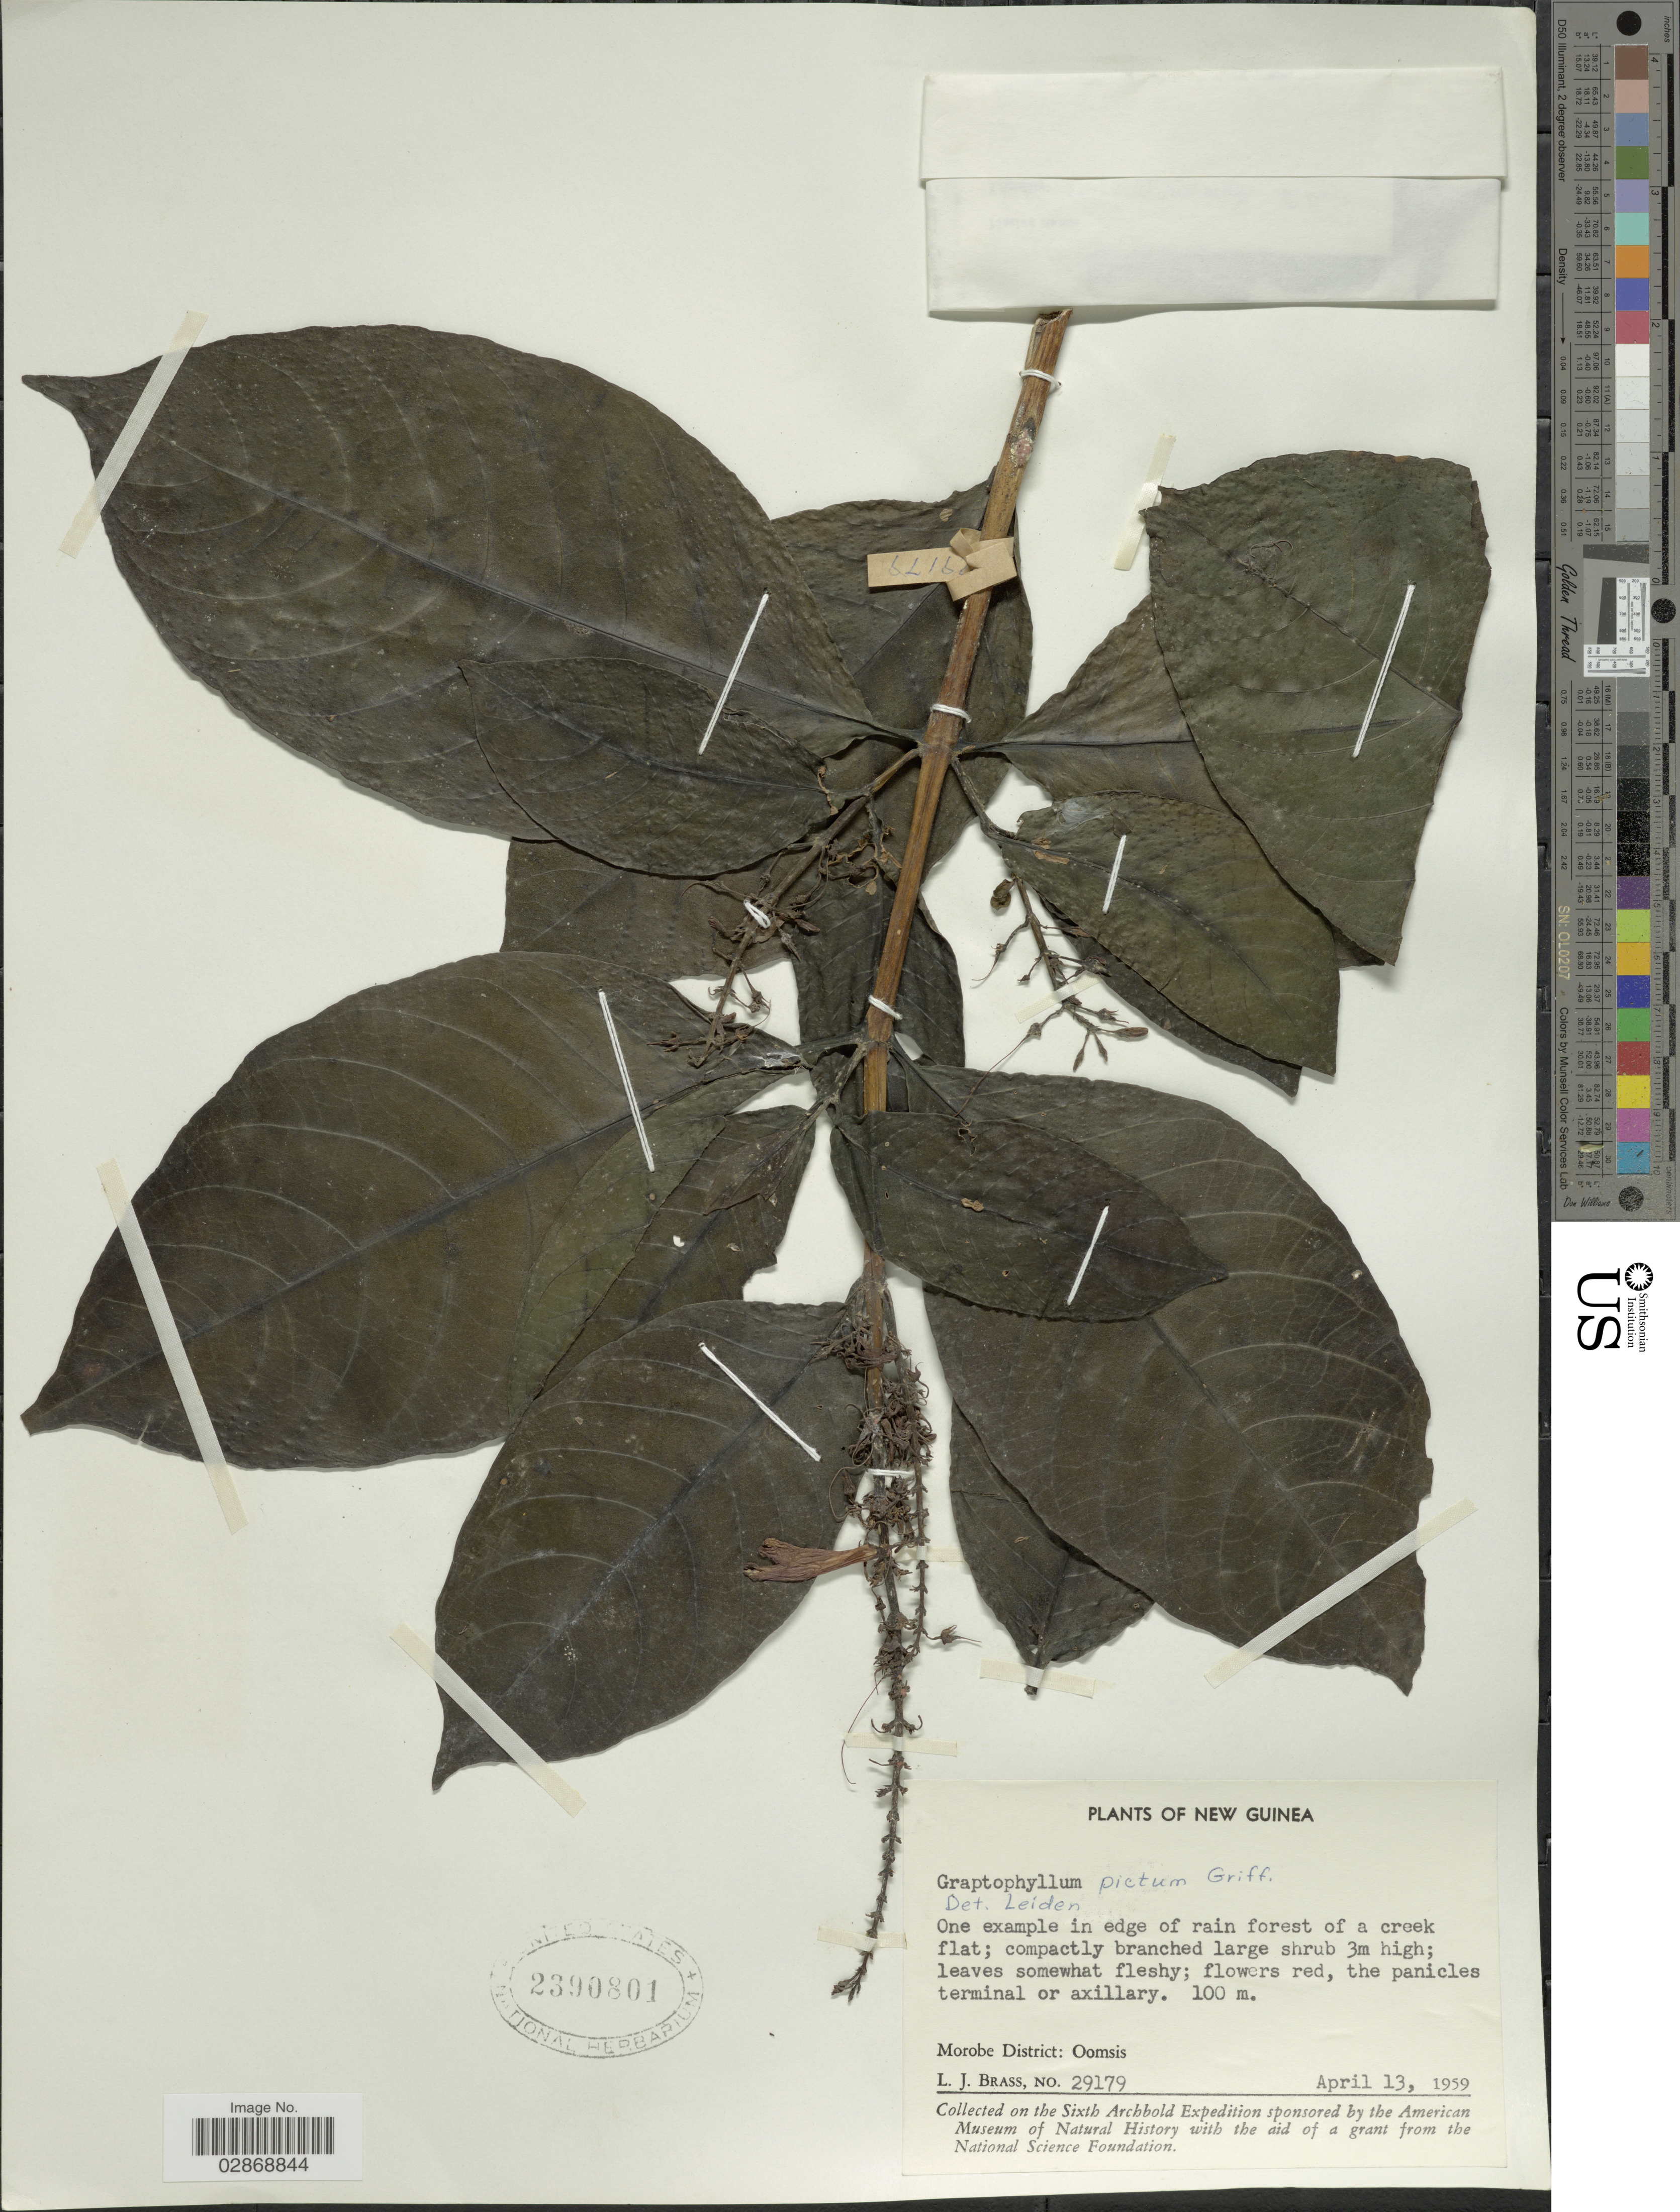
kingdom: Plantae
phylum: Tracheophyta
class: Magnoliopsida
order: Lamiales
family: Acanthaceae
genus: Graptophyllum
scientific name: Graptophyllum pictum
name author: (L.) Griff.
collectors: L. J. Brass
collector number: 29179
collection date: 1959-04-13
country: Papua New Guinea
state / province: Morobe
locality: New Guinea. Morobe District: Oomsis.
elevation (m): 100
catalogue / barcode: US 2390801